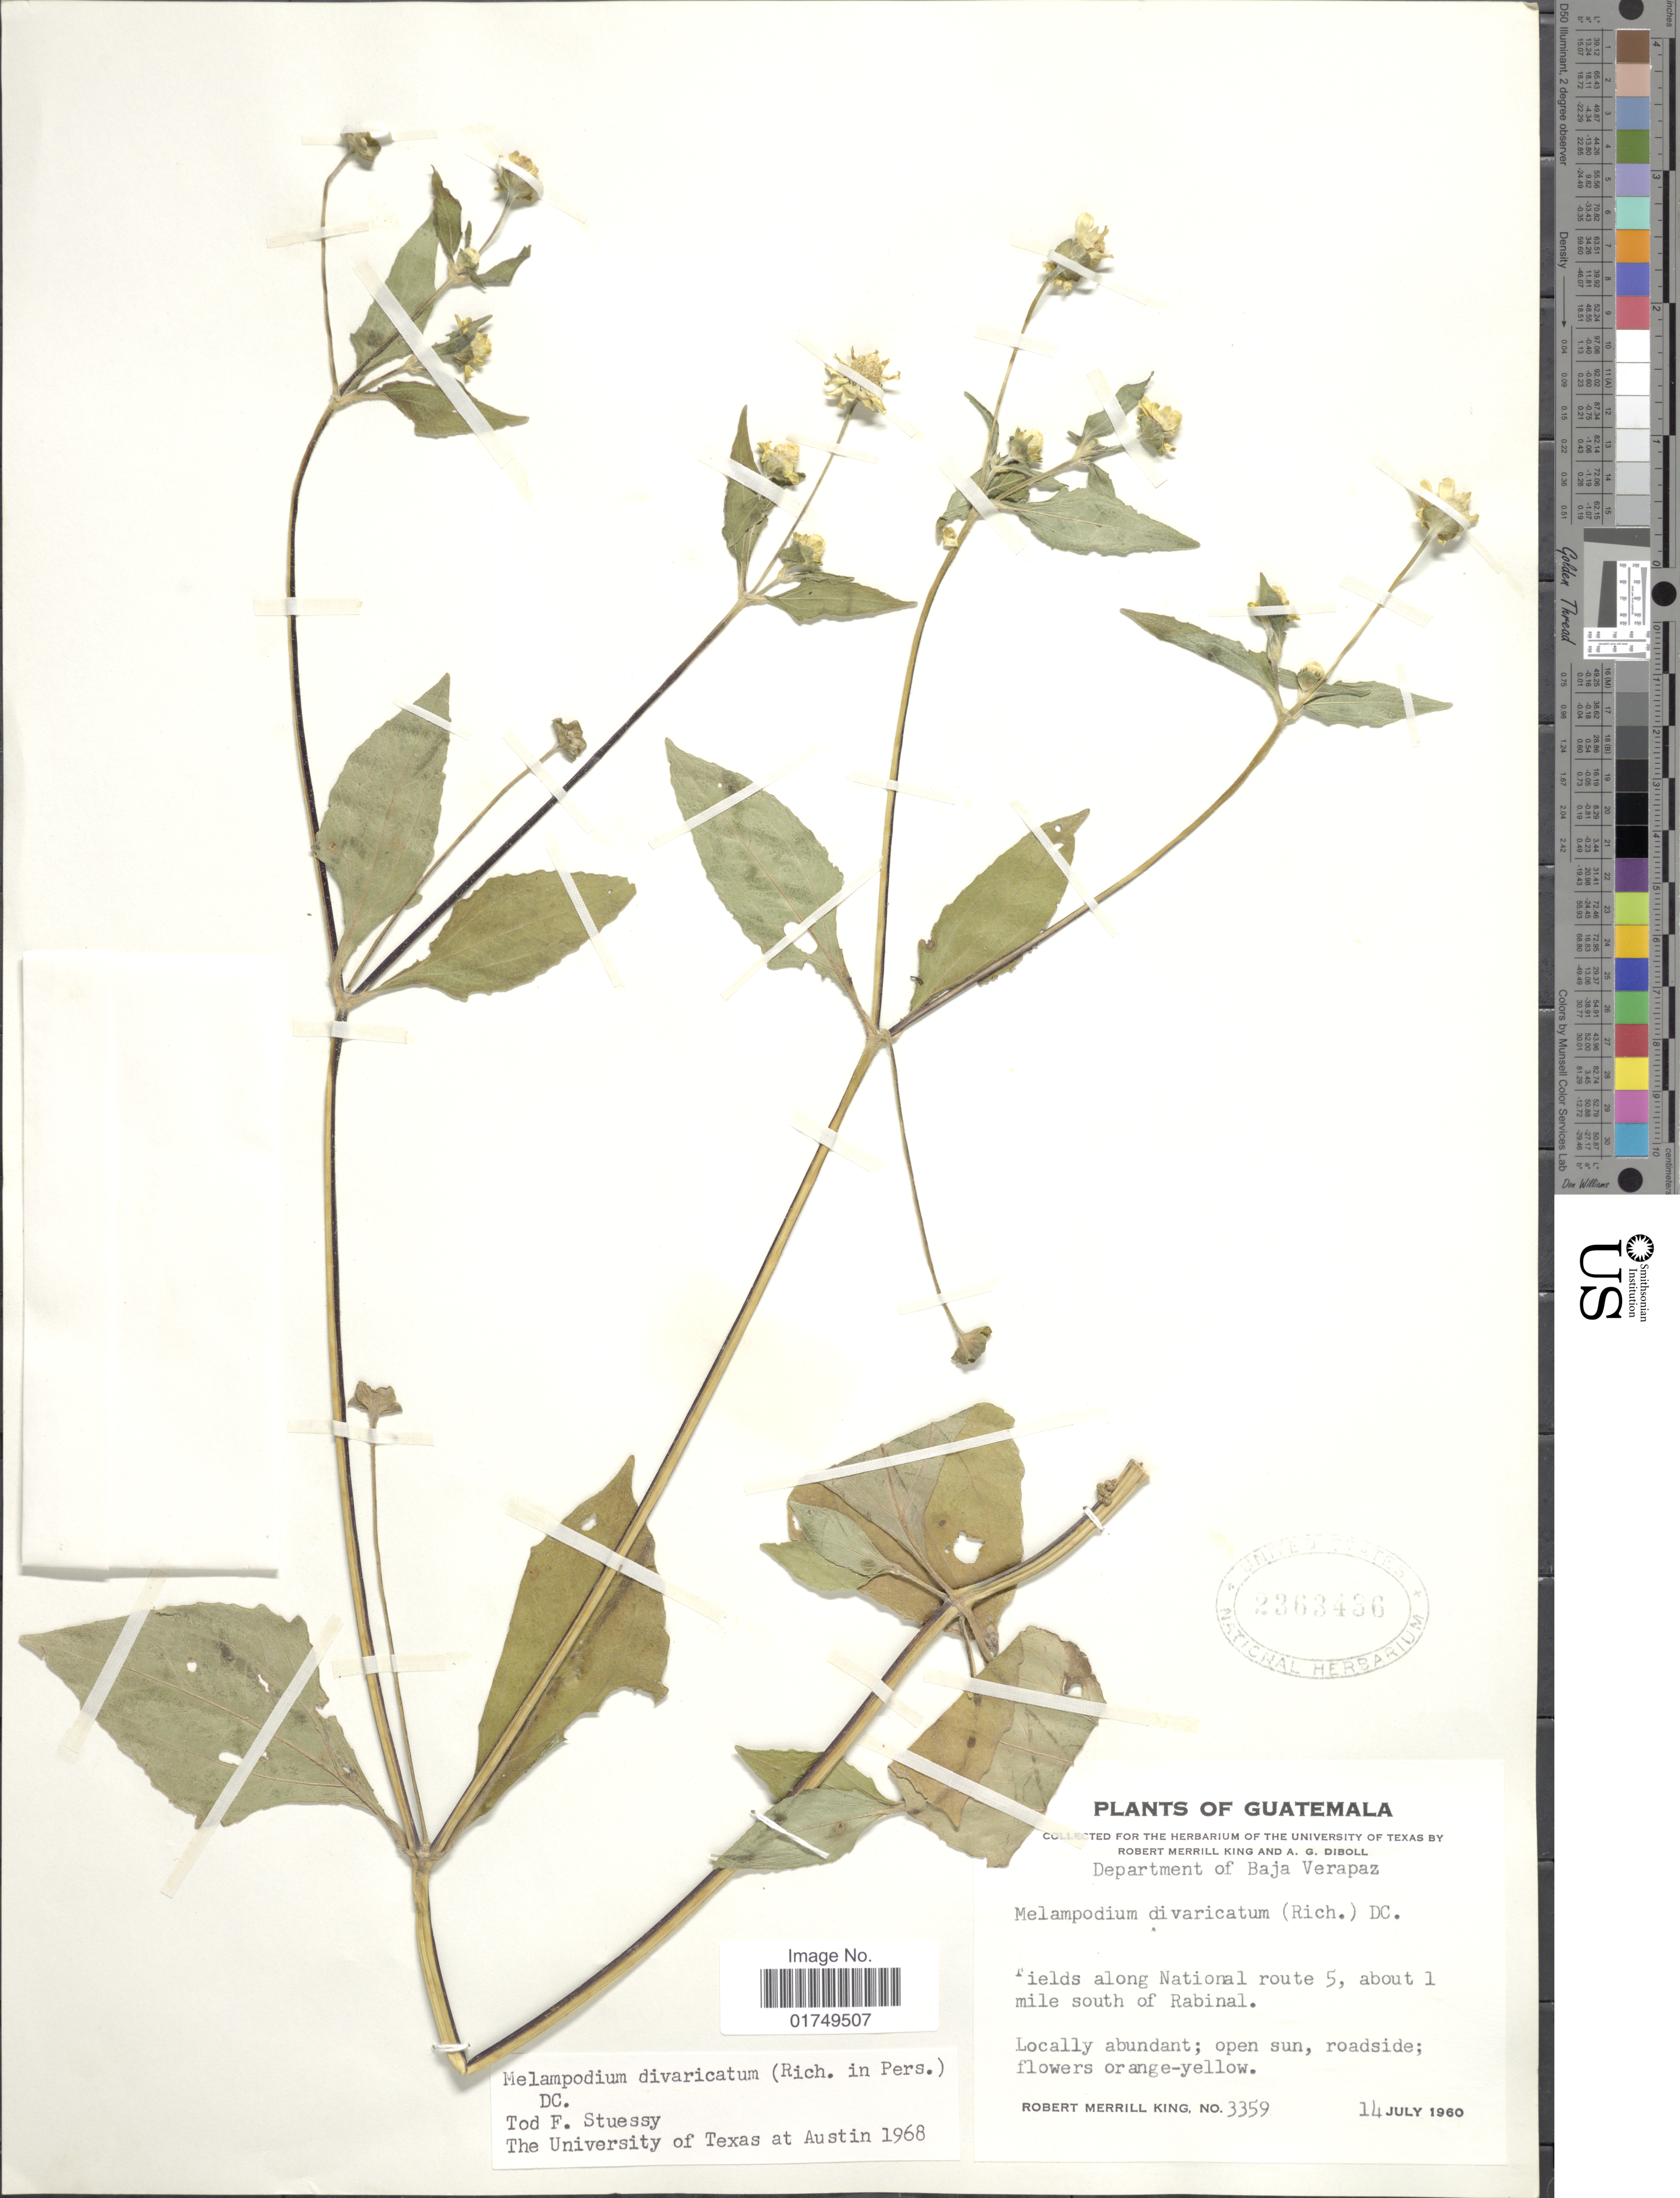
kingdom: Plantae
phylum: Tracheophyta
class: Magnoliopsida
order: Asterales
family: Asteraceae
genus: Melampodium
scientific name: Melampodium divaricatum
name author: (Rich.) DC.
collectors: R. M. King & A. Diboll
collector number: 3359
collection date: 1960-07-14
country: Guatemala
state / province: Baja Verapaz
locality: Department of Baja Verapaz, Fields along National route 5, about 1 miles south of Rabinal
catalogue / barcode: US 2353436